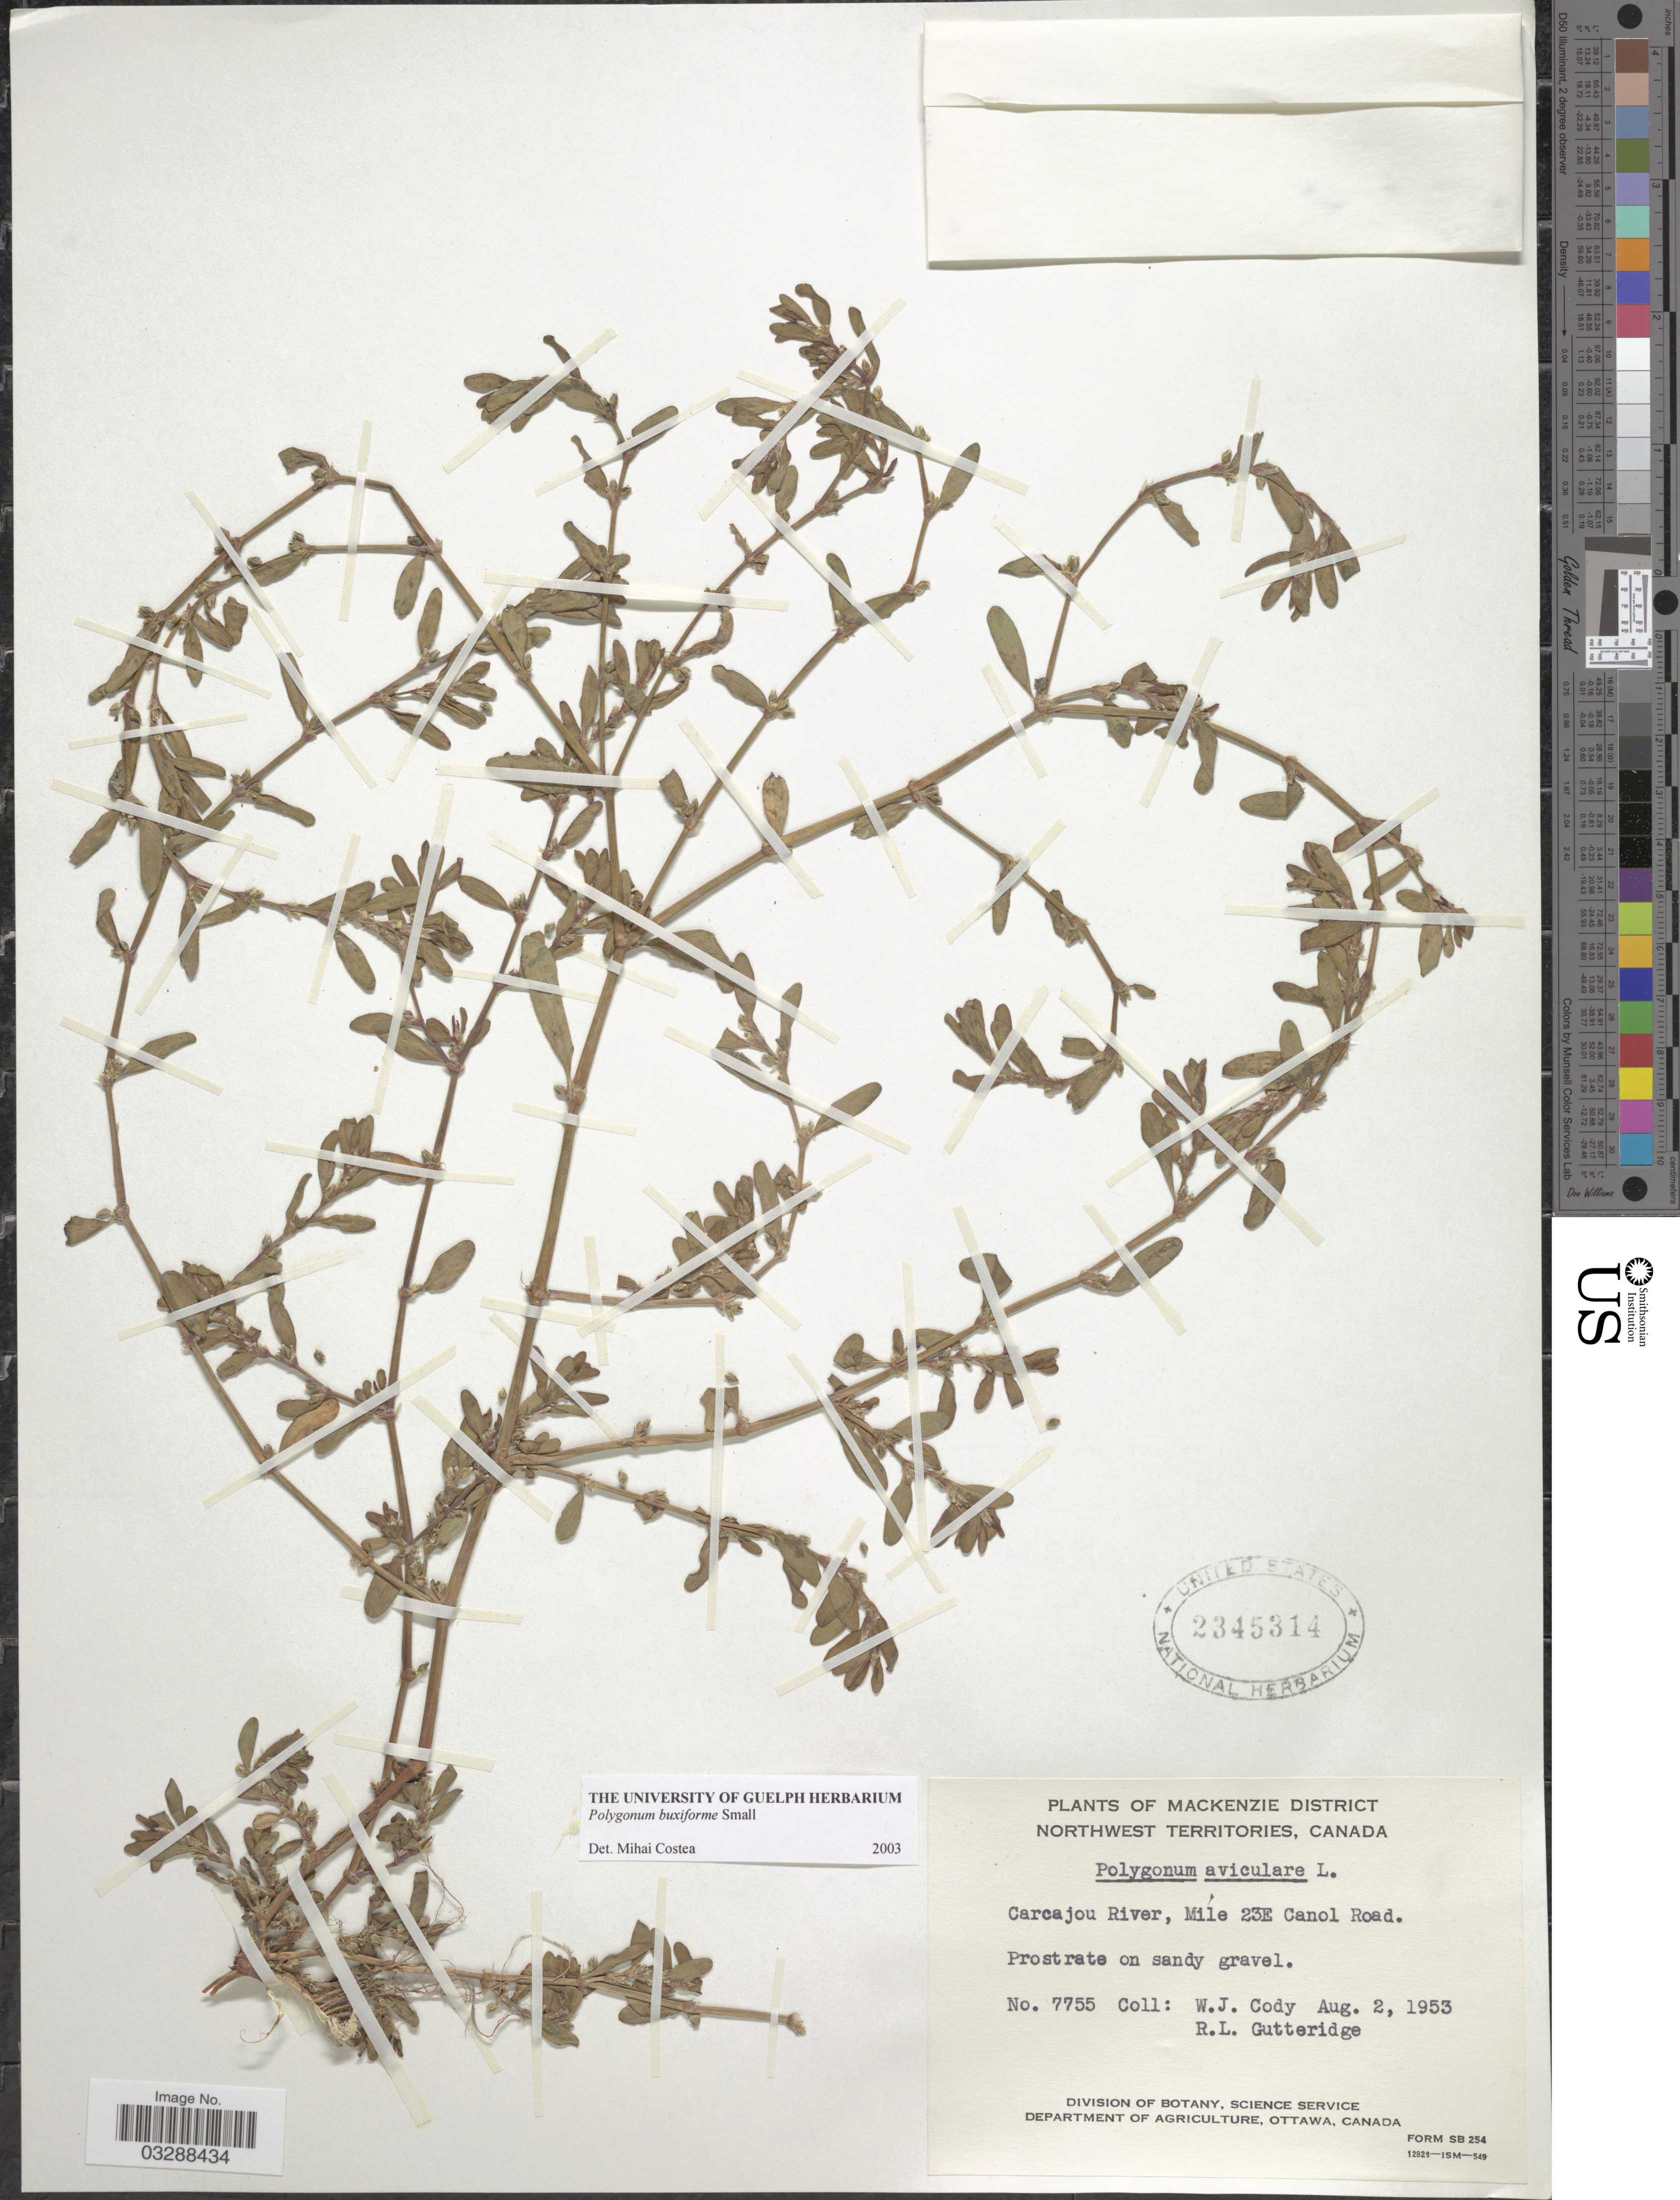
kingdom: Plantae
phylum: Tracheophyta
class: Magnoliopsida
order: Caryophyllales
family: Polygonaceae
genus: Polygonum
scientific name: Polygonum buxiforme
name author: Small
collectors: W. Cody & R. Gutteridge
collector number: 7755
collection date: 1953-08-02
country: Canada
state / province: Northwest Territories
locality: Mackenzie District, Carcajou River, Mile 23E Canol Road.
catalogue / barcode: US 2345314